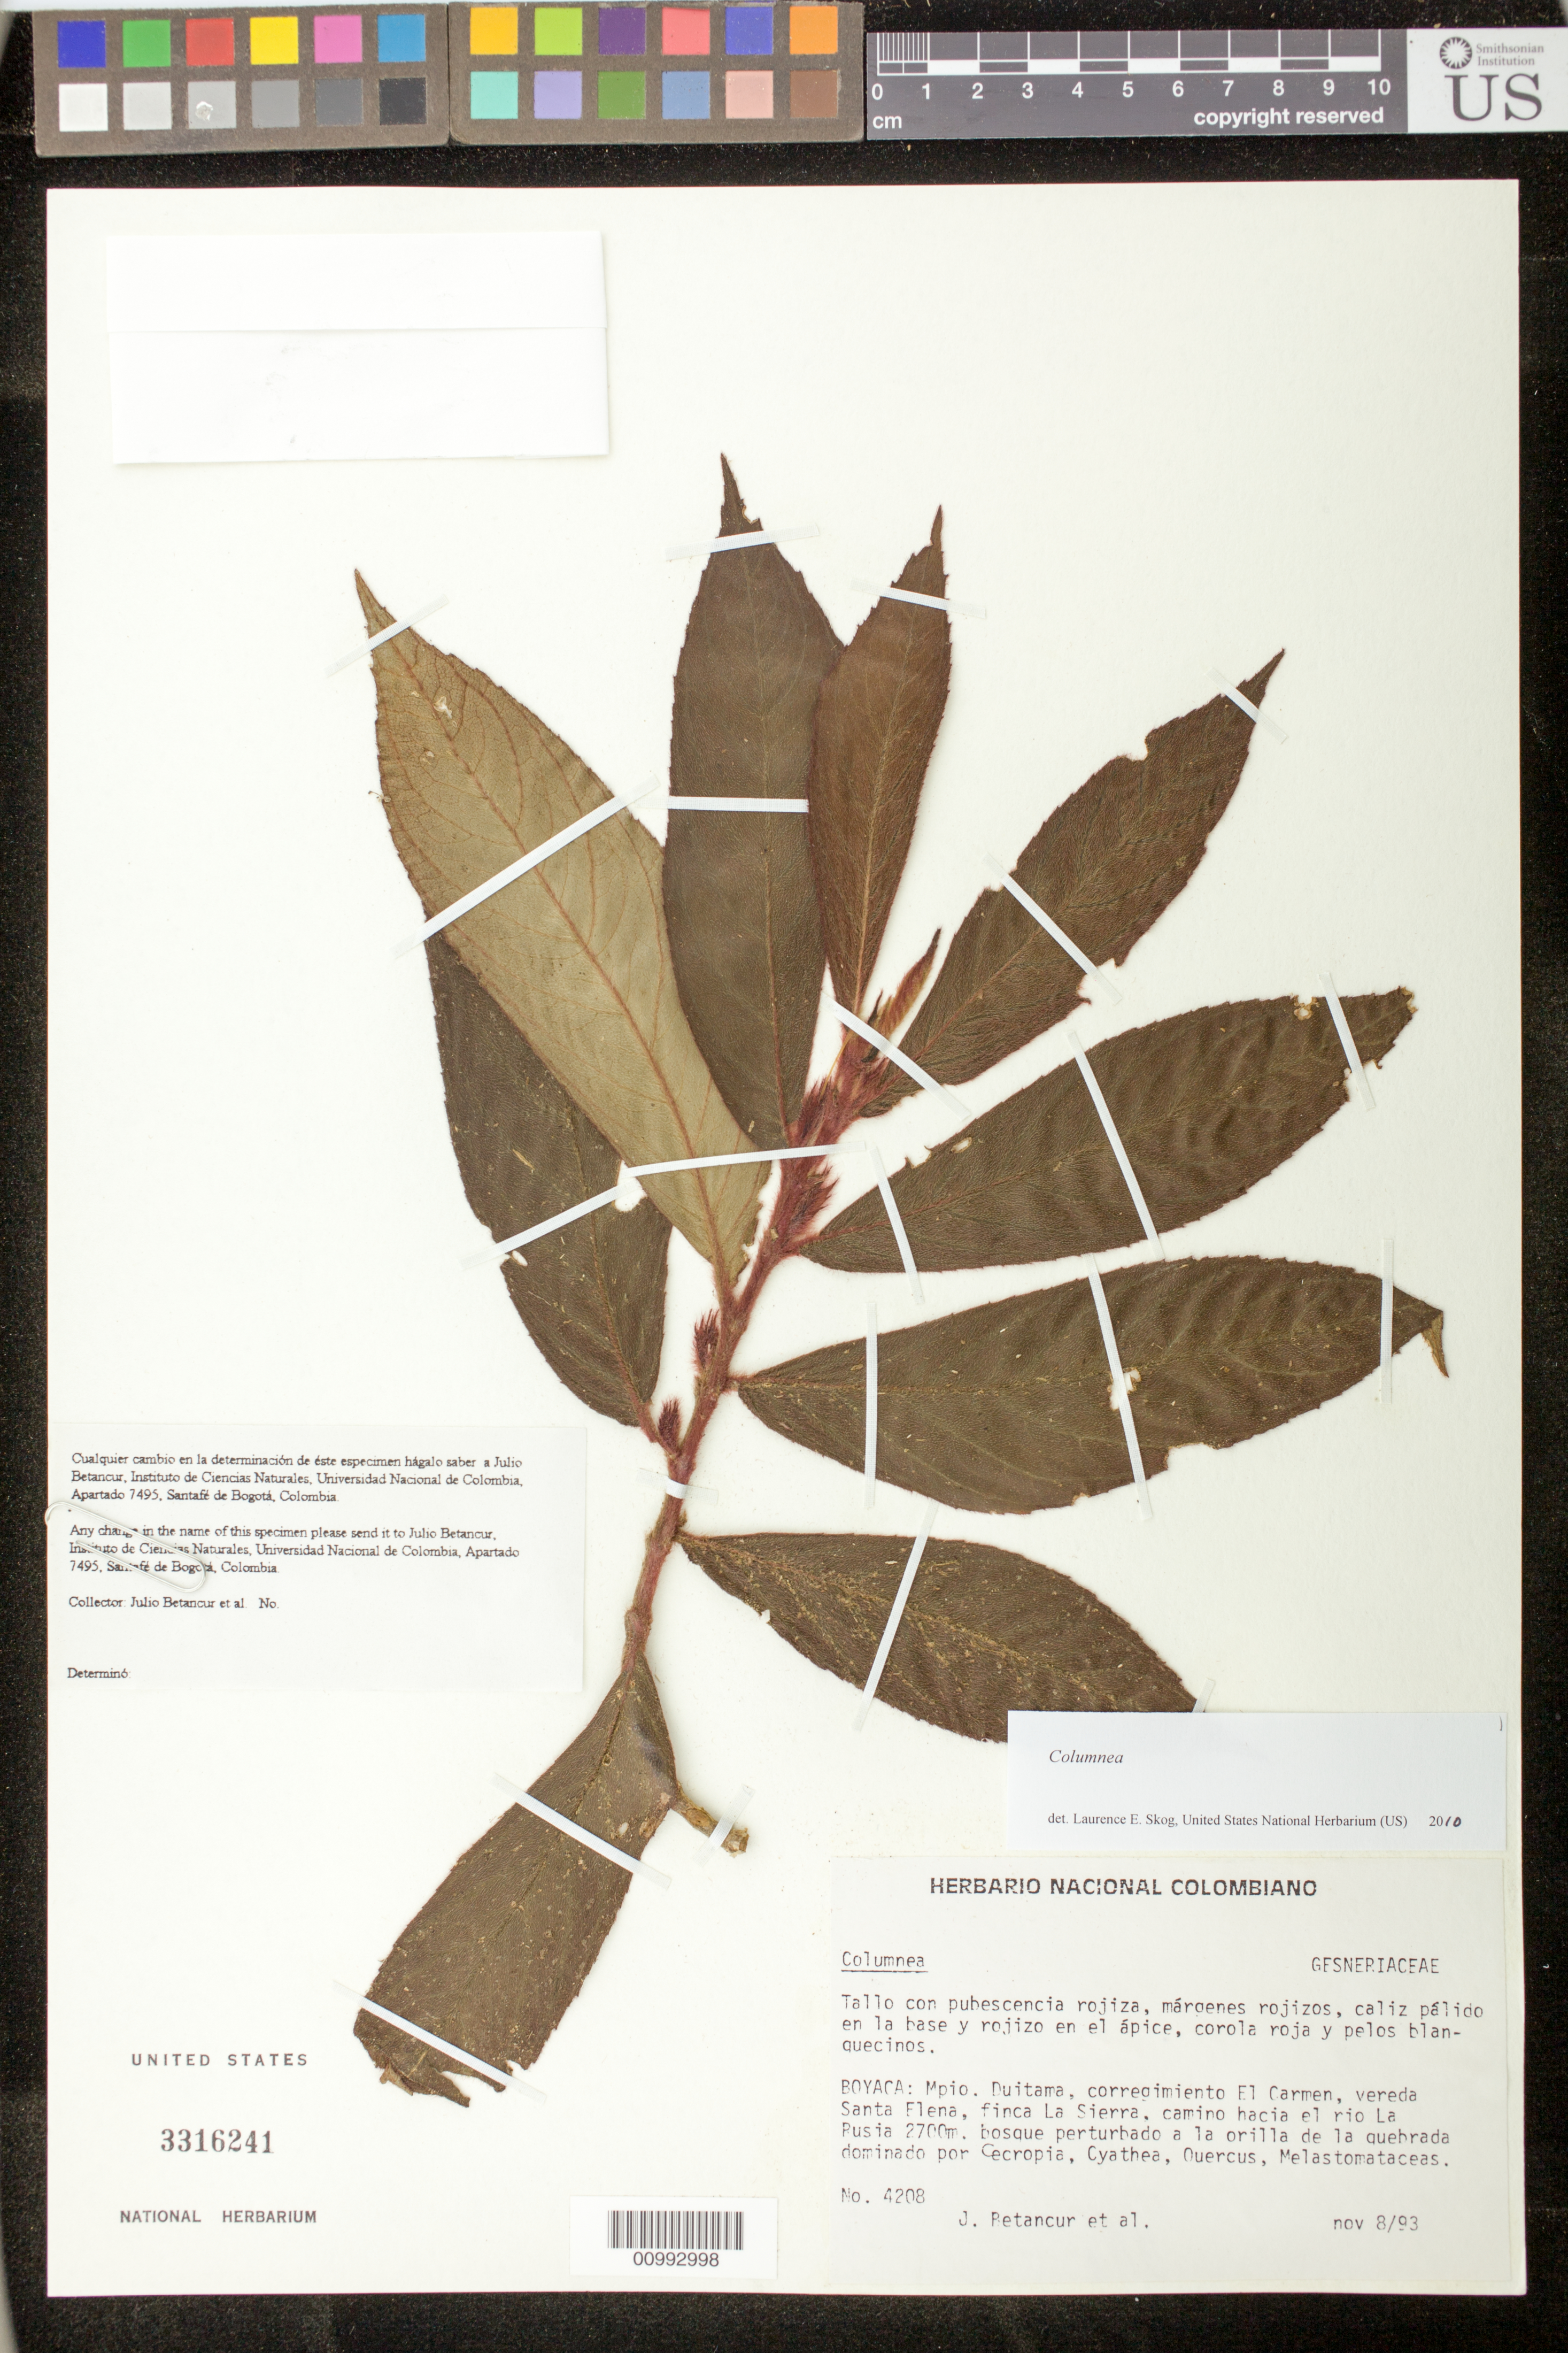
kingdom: Plantae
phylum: Tracheophyta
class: Magnoliopsida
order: Lamiales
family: Gesneriaceae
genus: Columnea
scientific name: Columnea sp.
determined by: Skog, Laurence E.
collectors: J. C. Betancur & et al.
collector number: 4208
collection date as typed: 08 Nov 1993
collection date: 1993-11-08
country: Colombia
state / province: Boyacá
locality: Boyaca: Mpio. Duitama, corregimiento El Carmen, vereda Santa Elena, finca La Sierra, camino hacía el rio La Rusia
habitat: Bosque perturbado a la orilla de la quebrada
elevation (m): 2700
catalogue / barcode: US 3316241